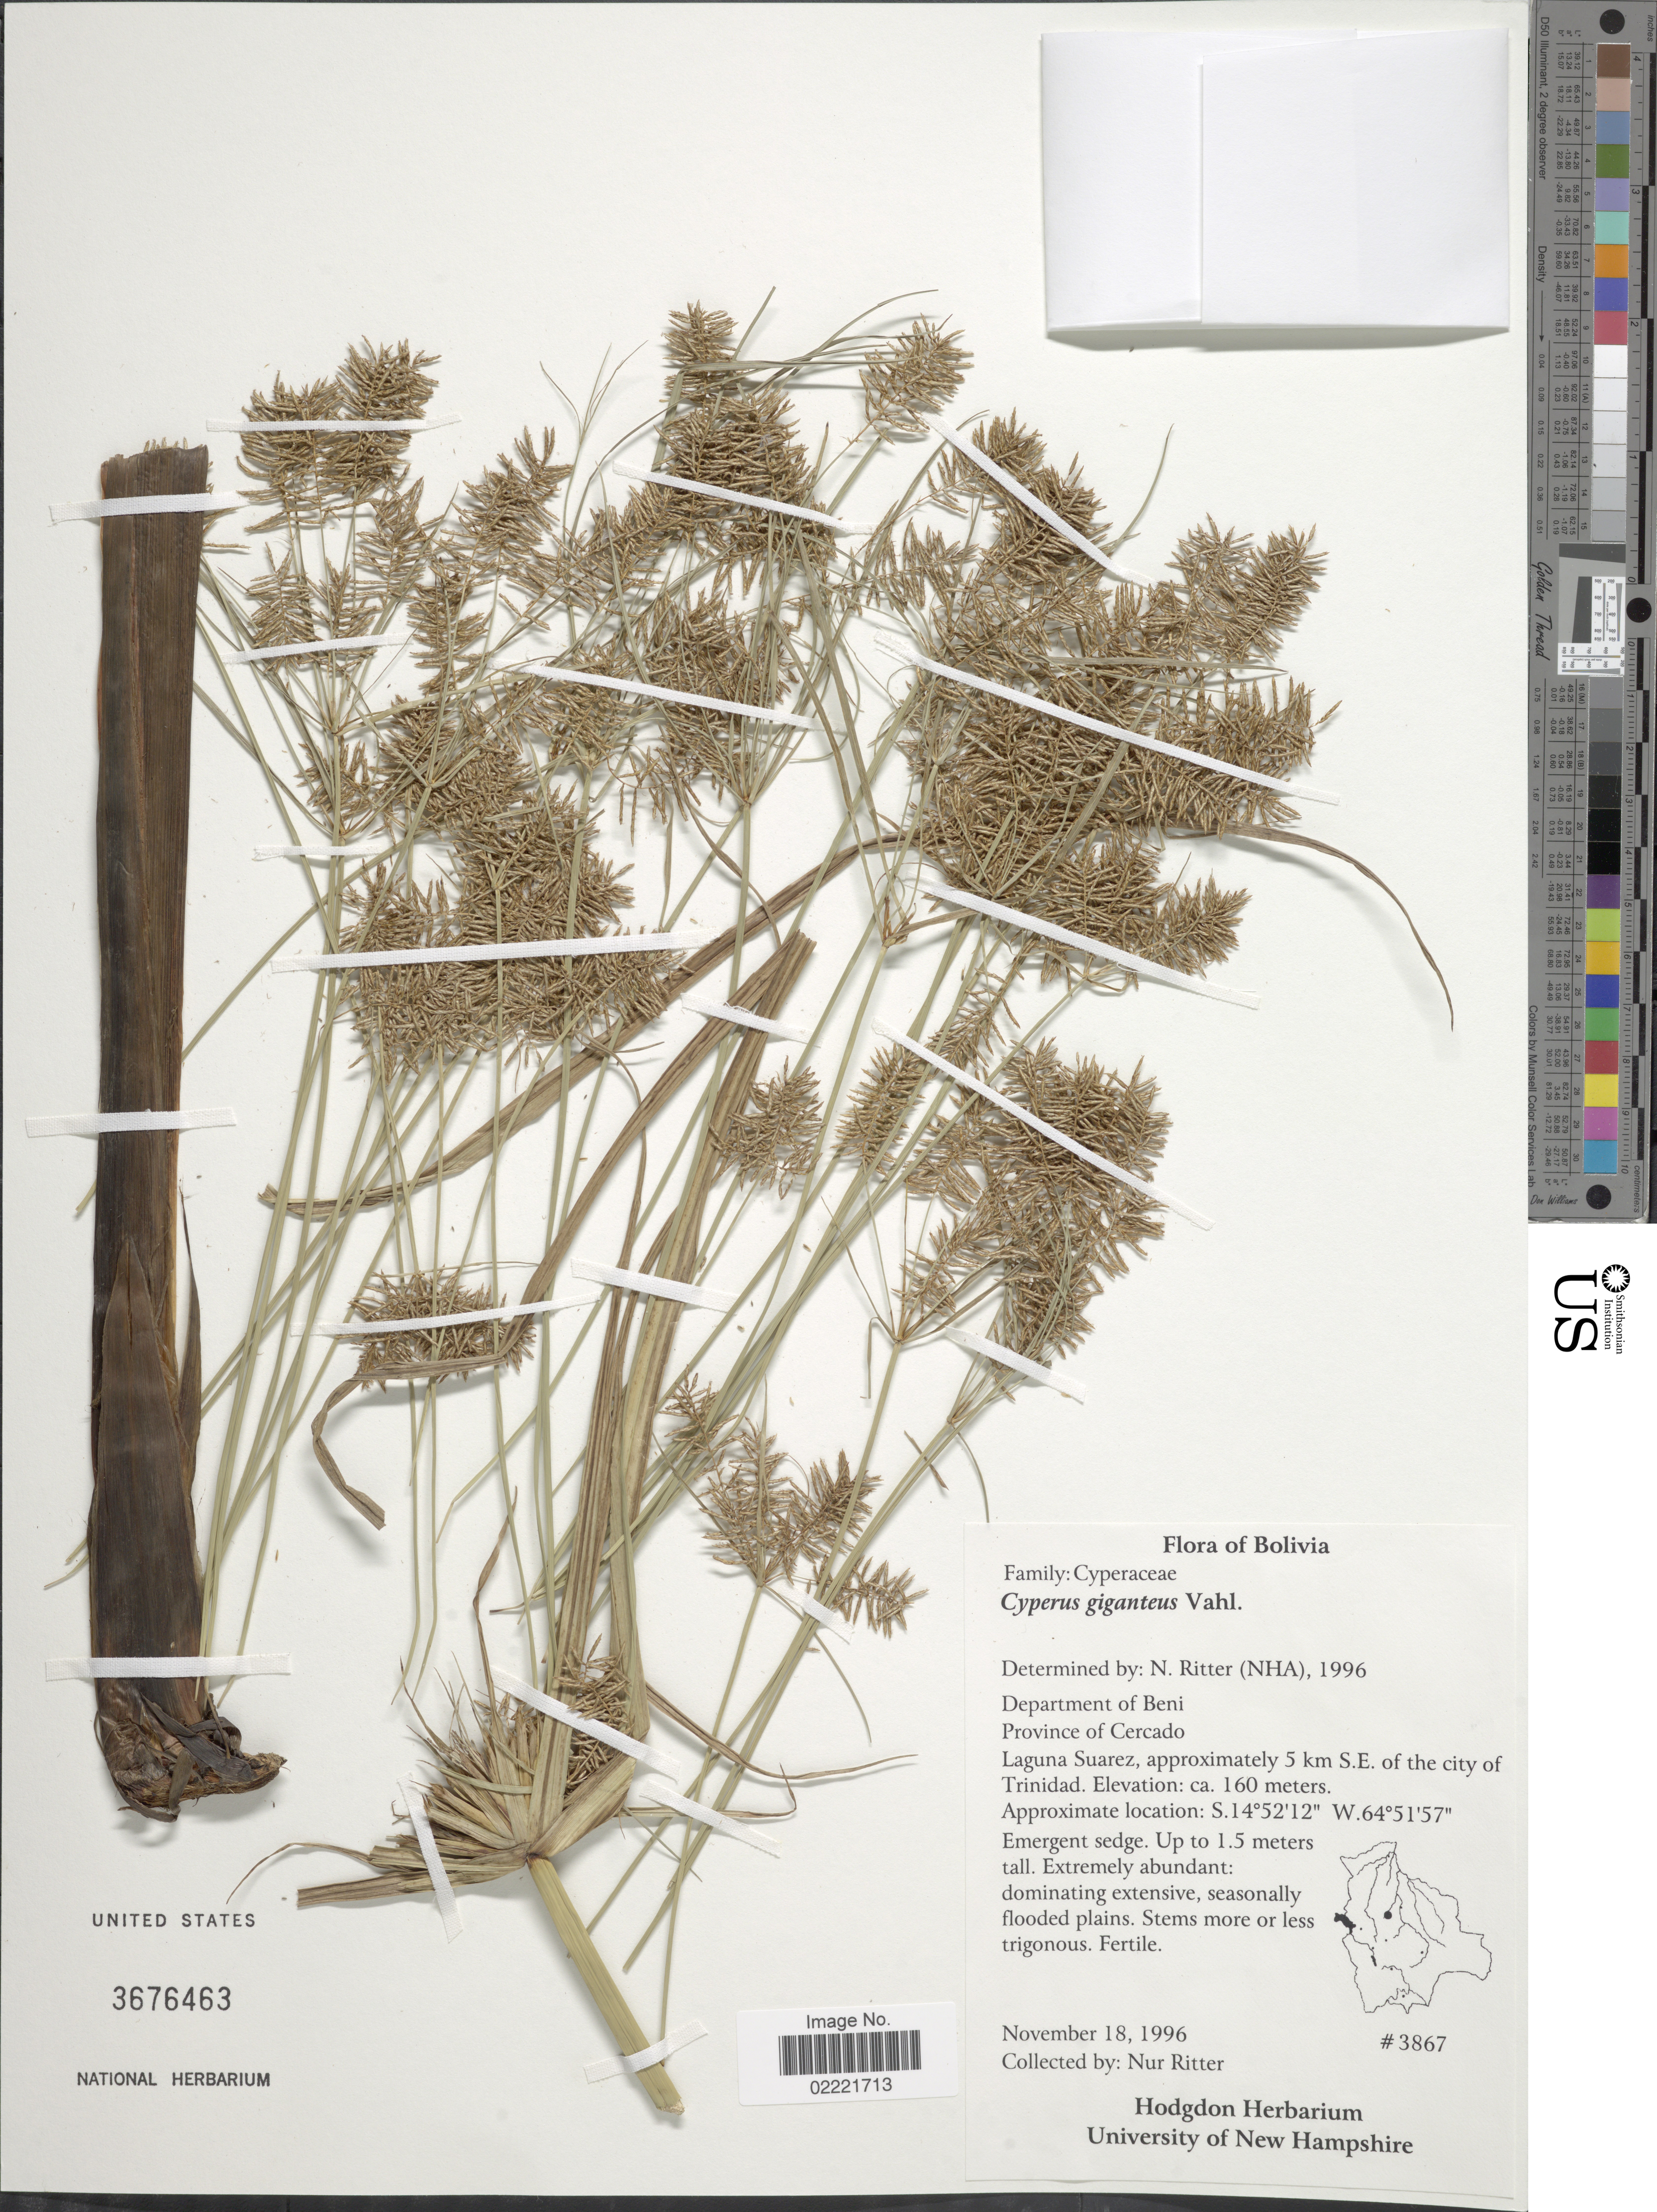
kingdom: Plantae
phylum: Tracheophyta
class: Liliopsida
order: Poales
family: Cyperaceae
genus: Cyperus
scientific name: Cyperus giganteus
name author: Vahl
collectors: N. Ritter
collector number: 3867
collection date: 1996-11-18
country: Bolivia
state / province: Beni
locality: Province of Cercado. Laguna Suarez, approximately 5 km S.E. of the city of Trinidad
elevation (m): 160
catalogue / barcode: US 3676463